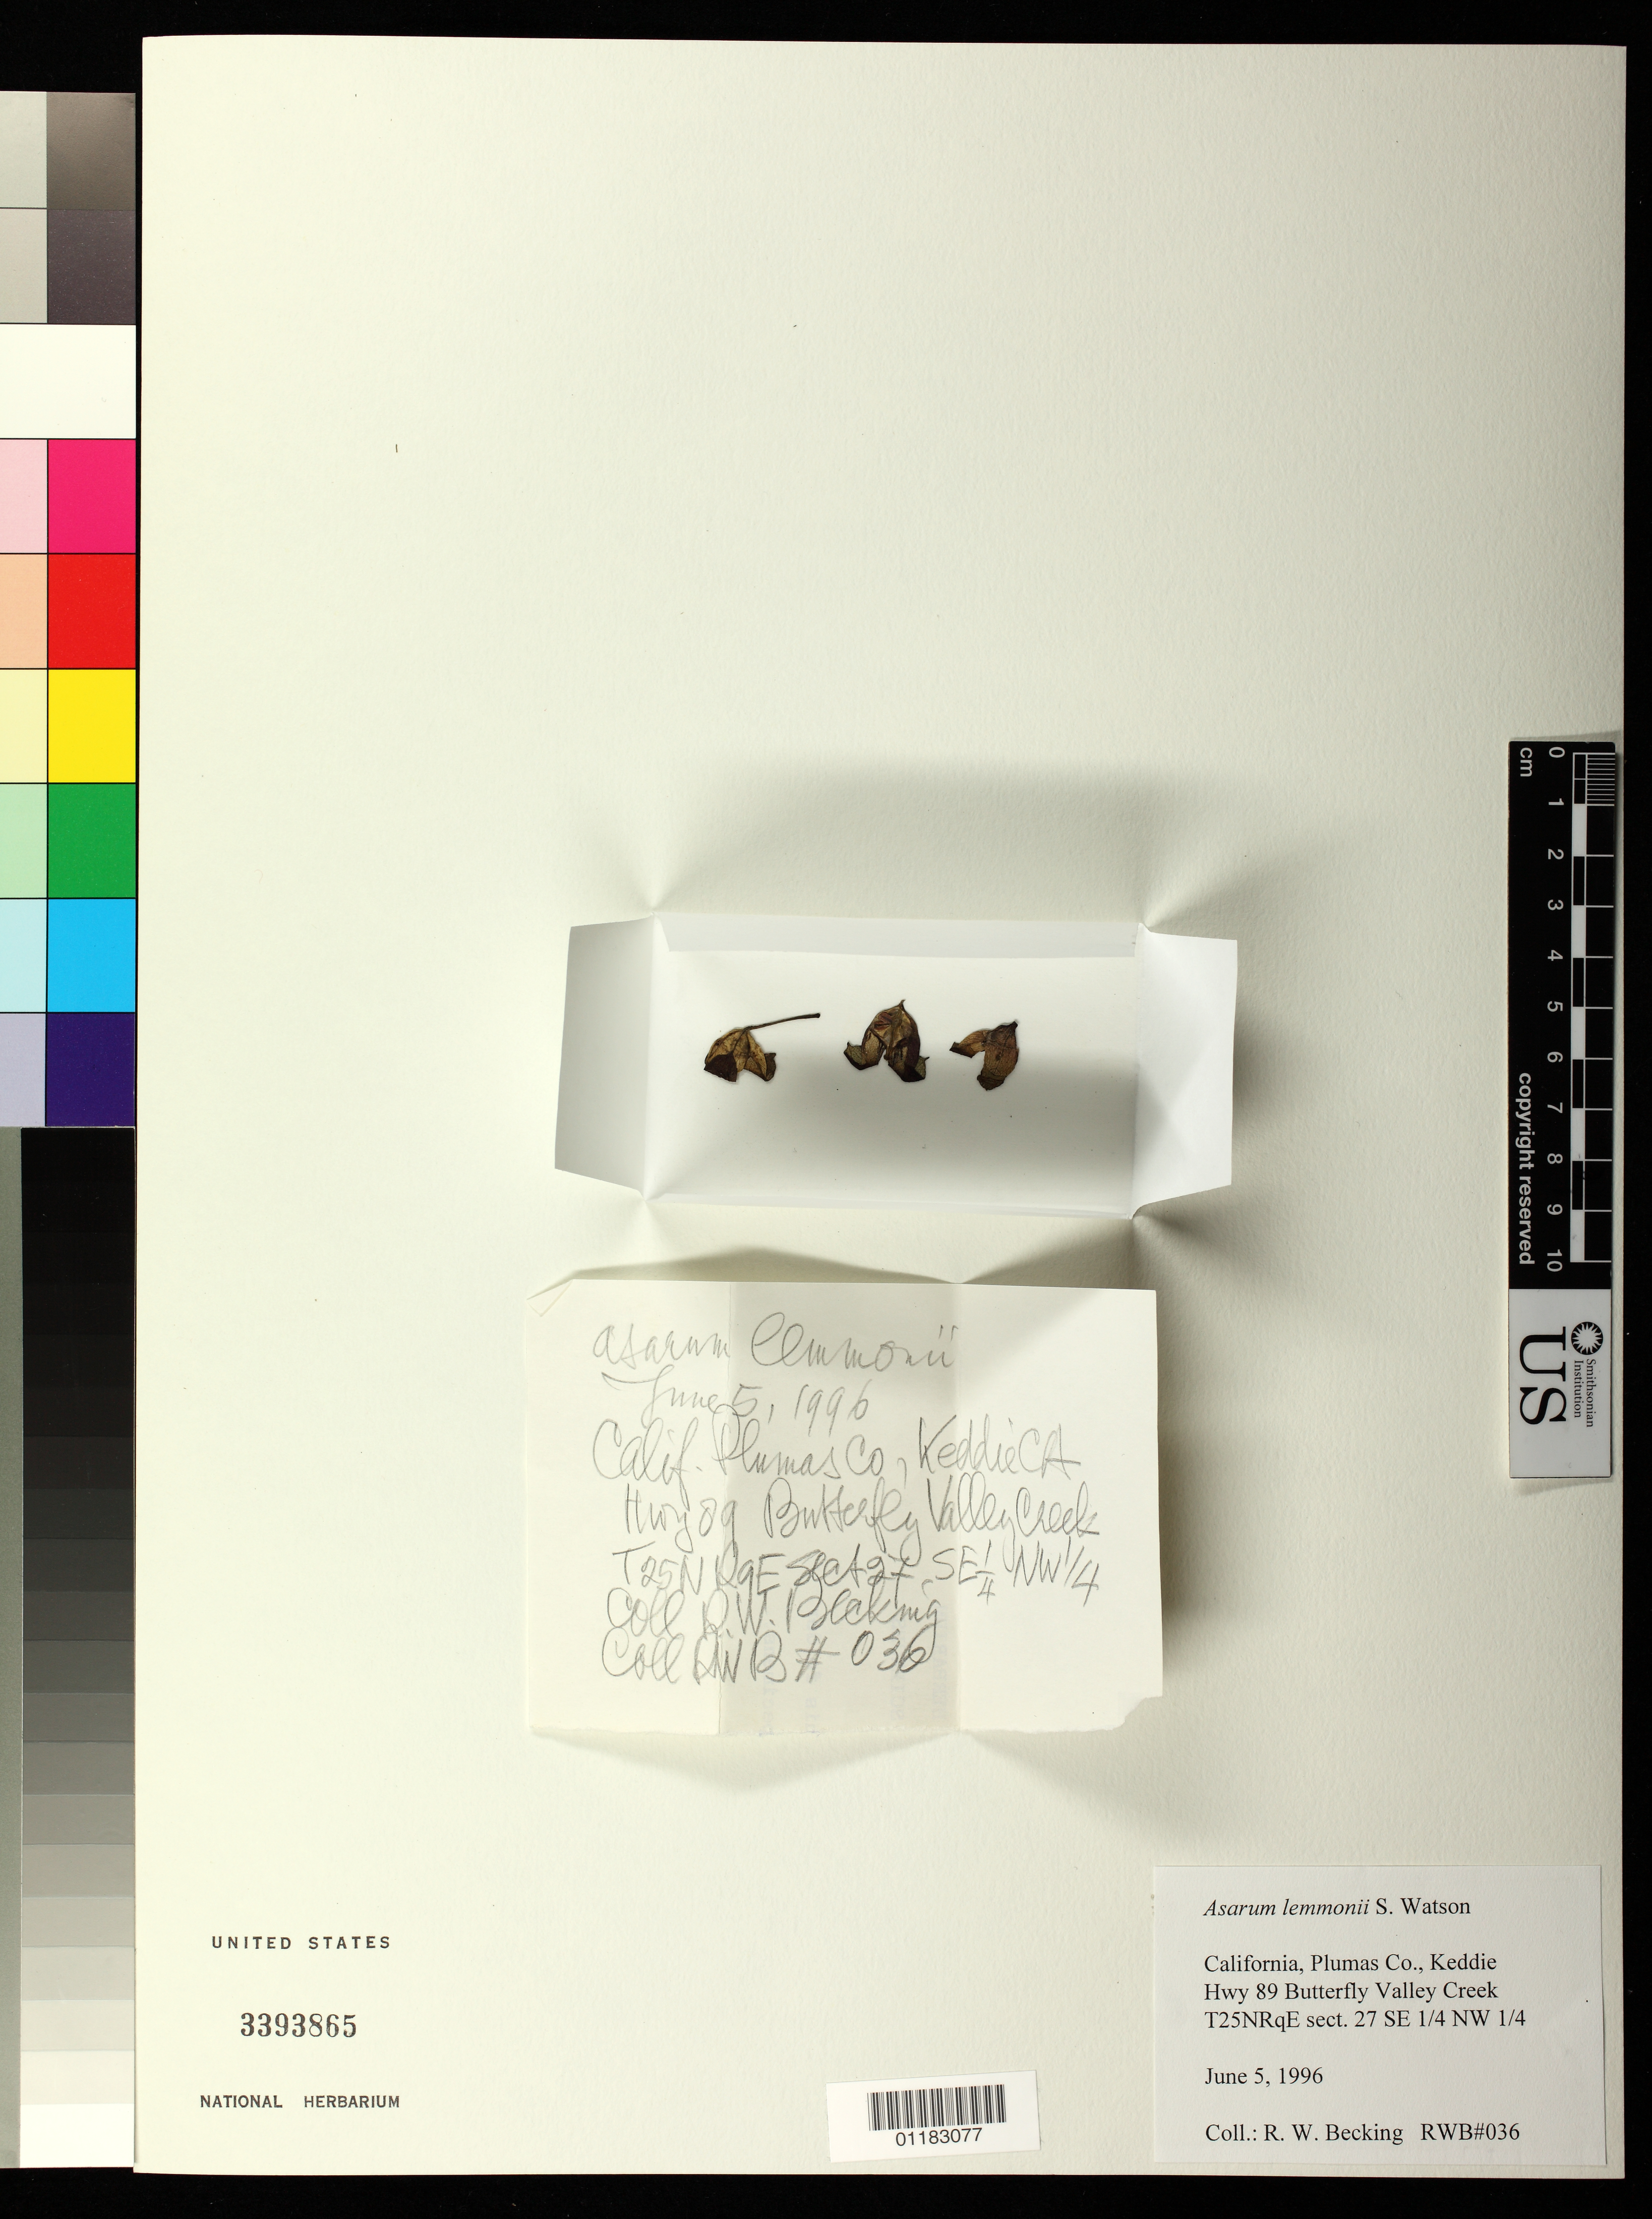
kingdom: Plantae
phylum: Tracheophyta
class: Magnoliopsida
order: Piperales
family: Aristolochiaceae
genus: Asarum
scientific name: Asarum lemmonii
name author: S. Watson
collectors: R. Becking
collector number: RWB#036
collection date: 1996-06-05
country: United States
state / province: California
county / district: Plumas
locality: Plumas Co., Keddie Hwy 89 Butterfly Valley Creek. T25NRqE sect. 27 SE 1/4 NW 1/4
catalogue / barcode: US 3393865